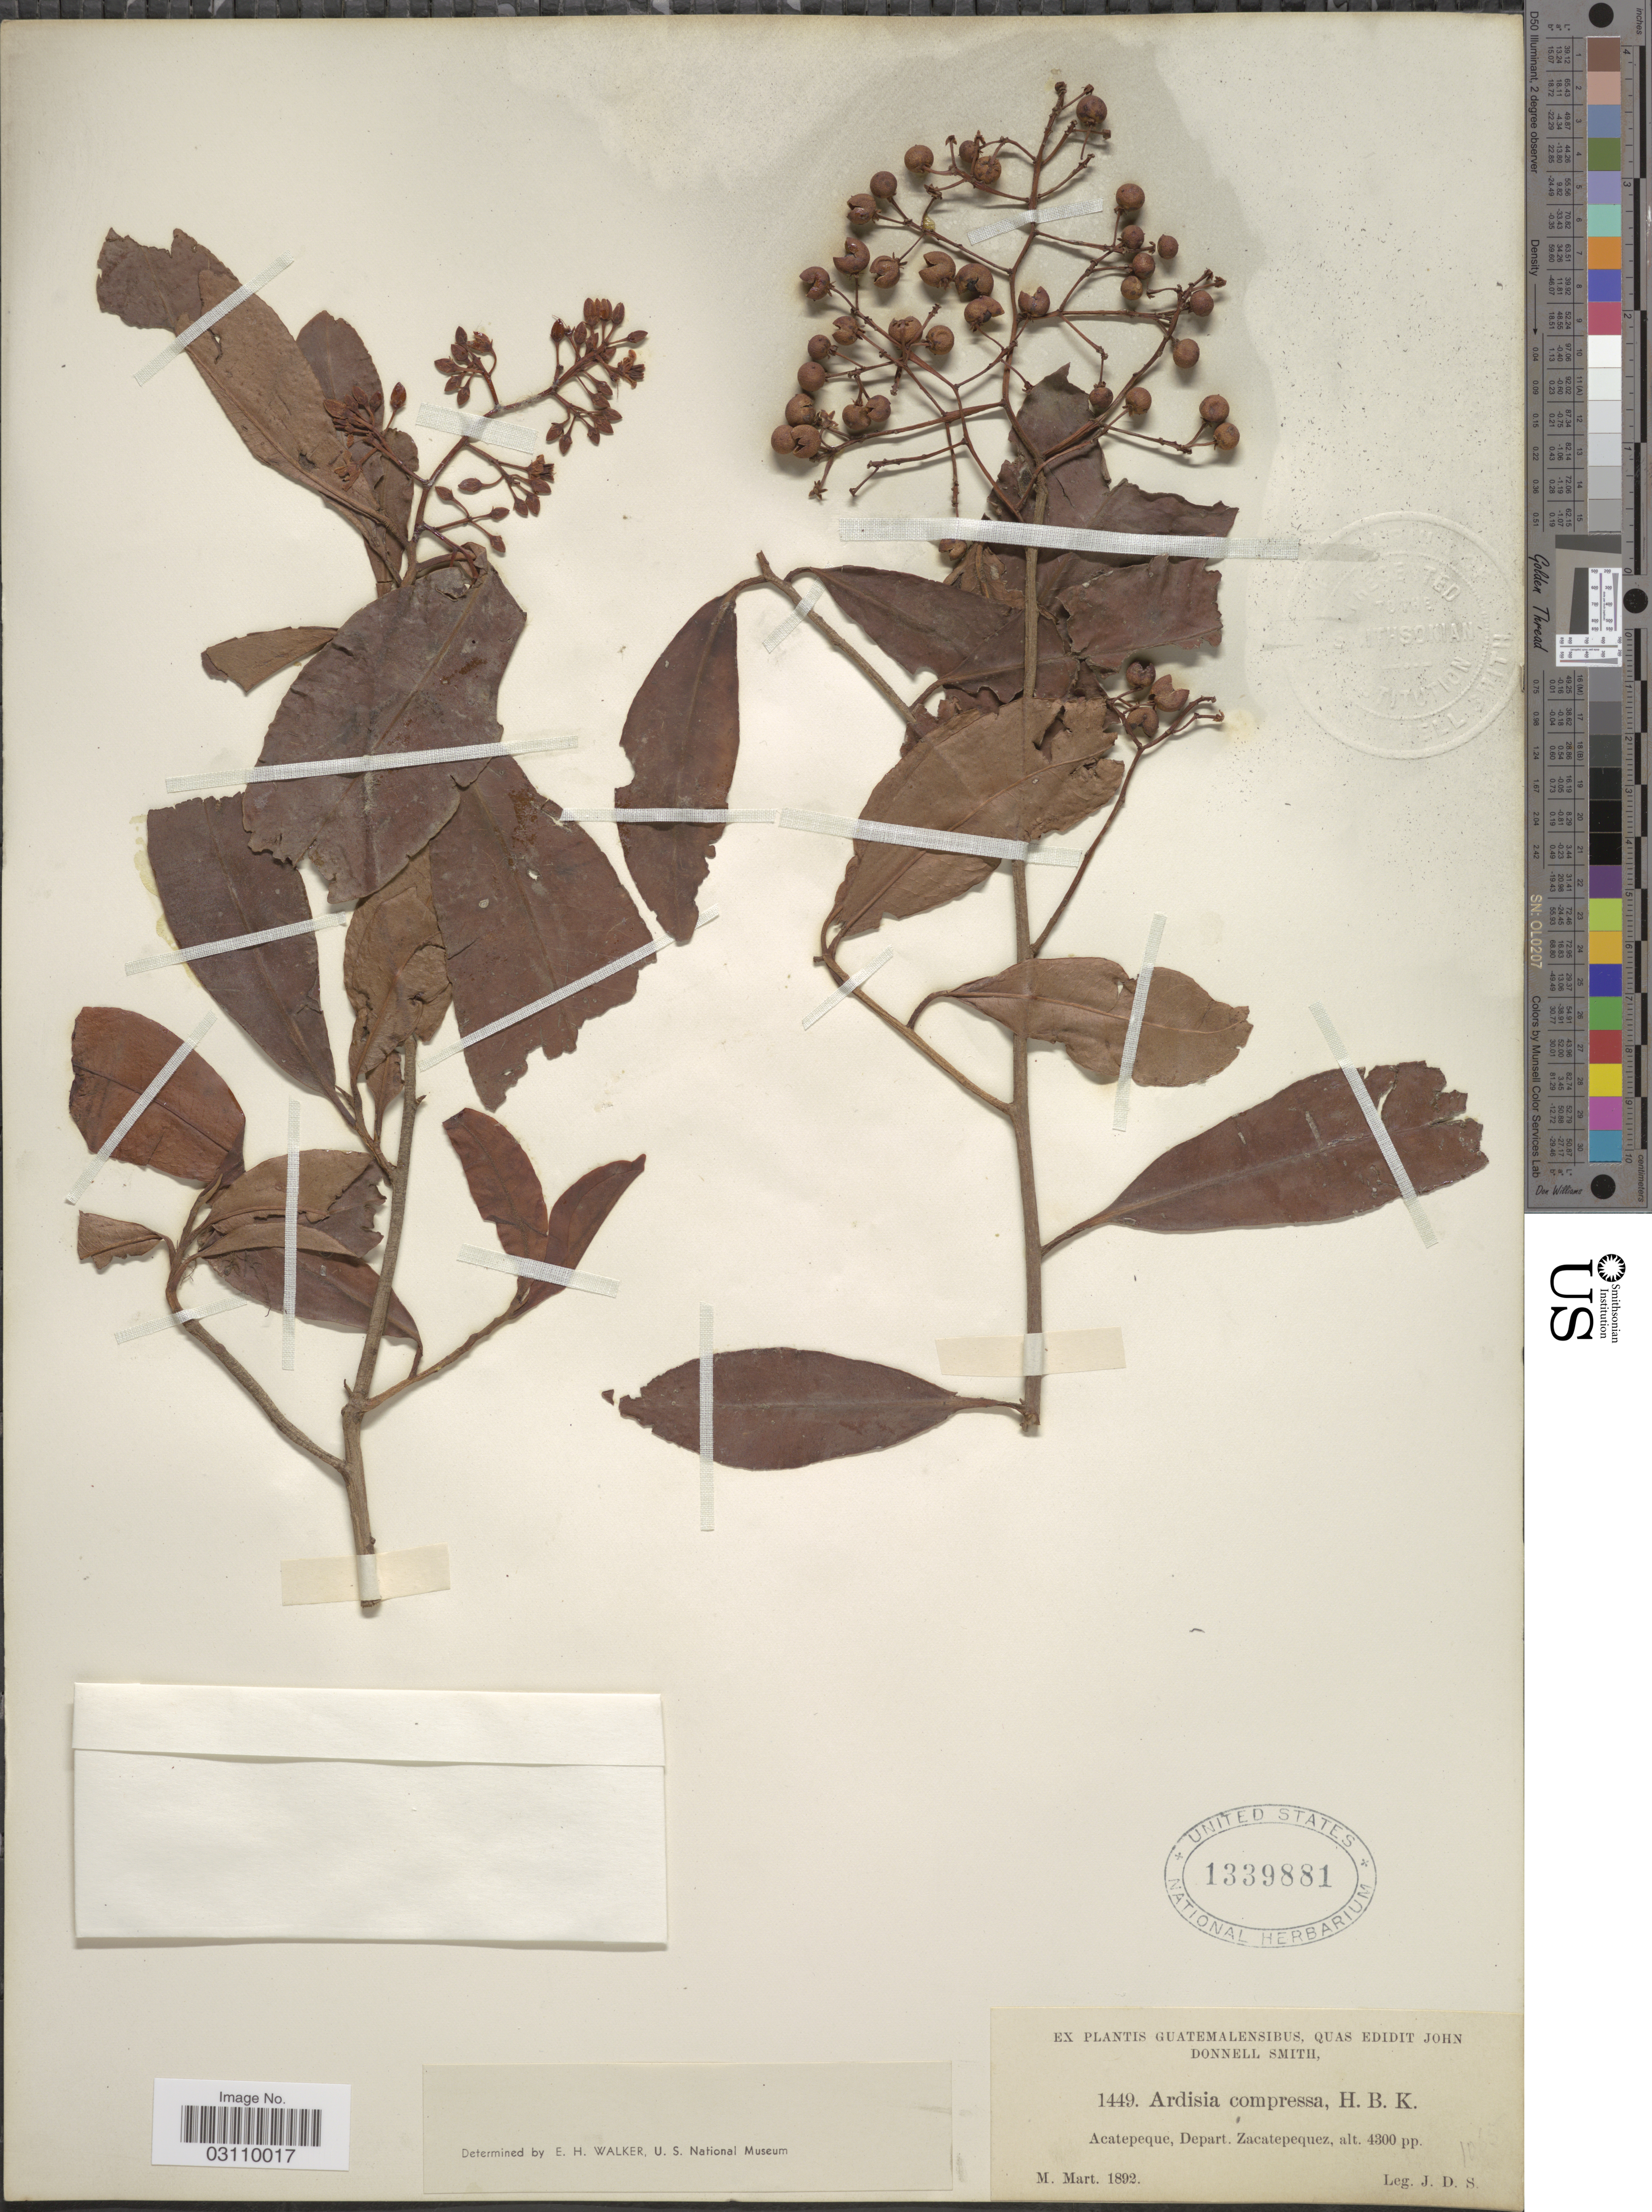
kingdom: Plantae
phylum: Tracheophyta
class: Magnoliopsida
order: Ericales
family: Primulaceae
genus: Ardisia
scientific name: Ardisia compressa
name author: Kunth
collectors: J. Donnell Smith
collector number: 1449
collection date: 1892-03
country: Guatemala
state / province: Sacatepéquez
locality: Acatepeque, Depart. Zacatapequez.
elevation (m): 1311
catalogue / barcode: US 1339881